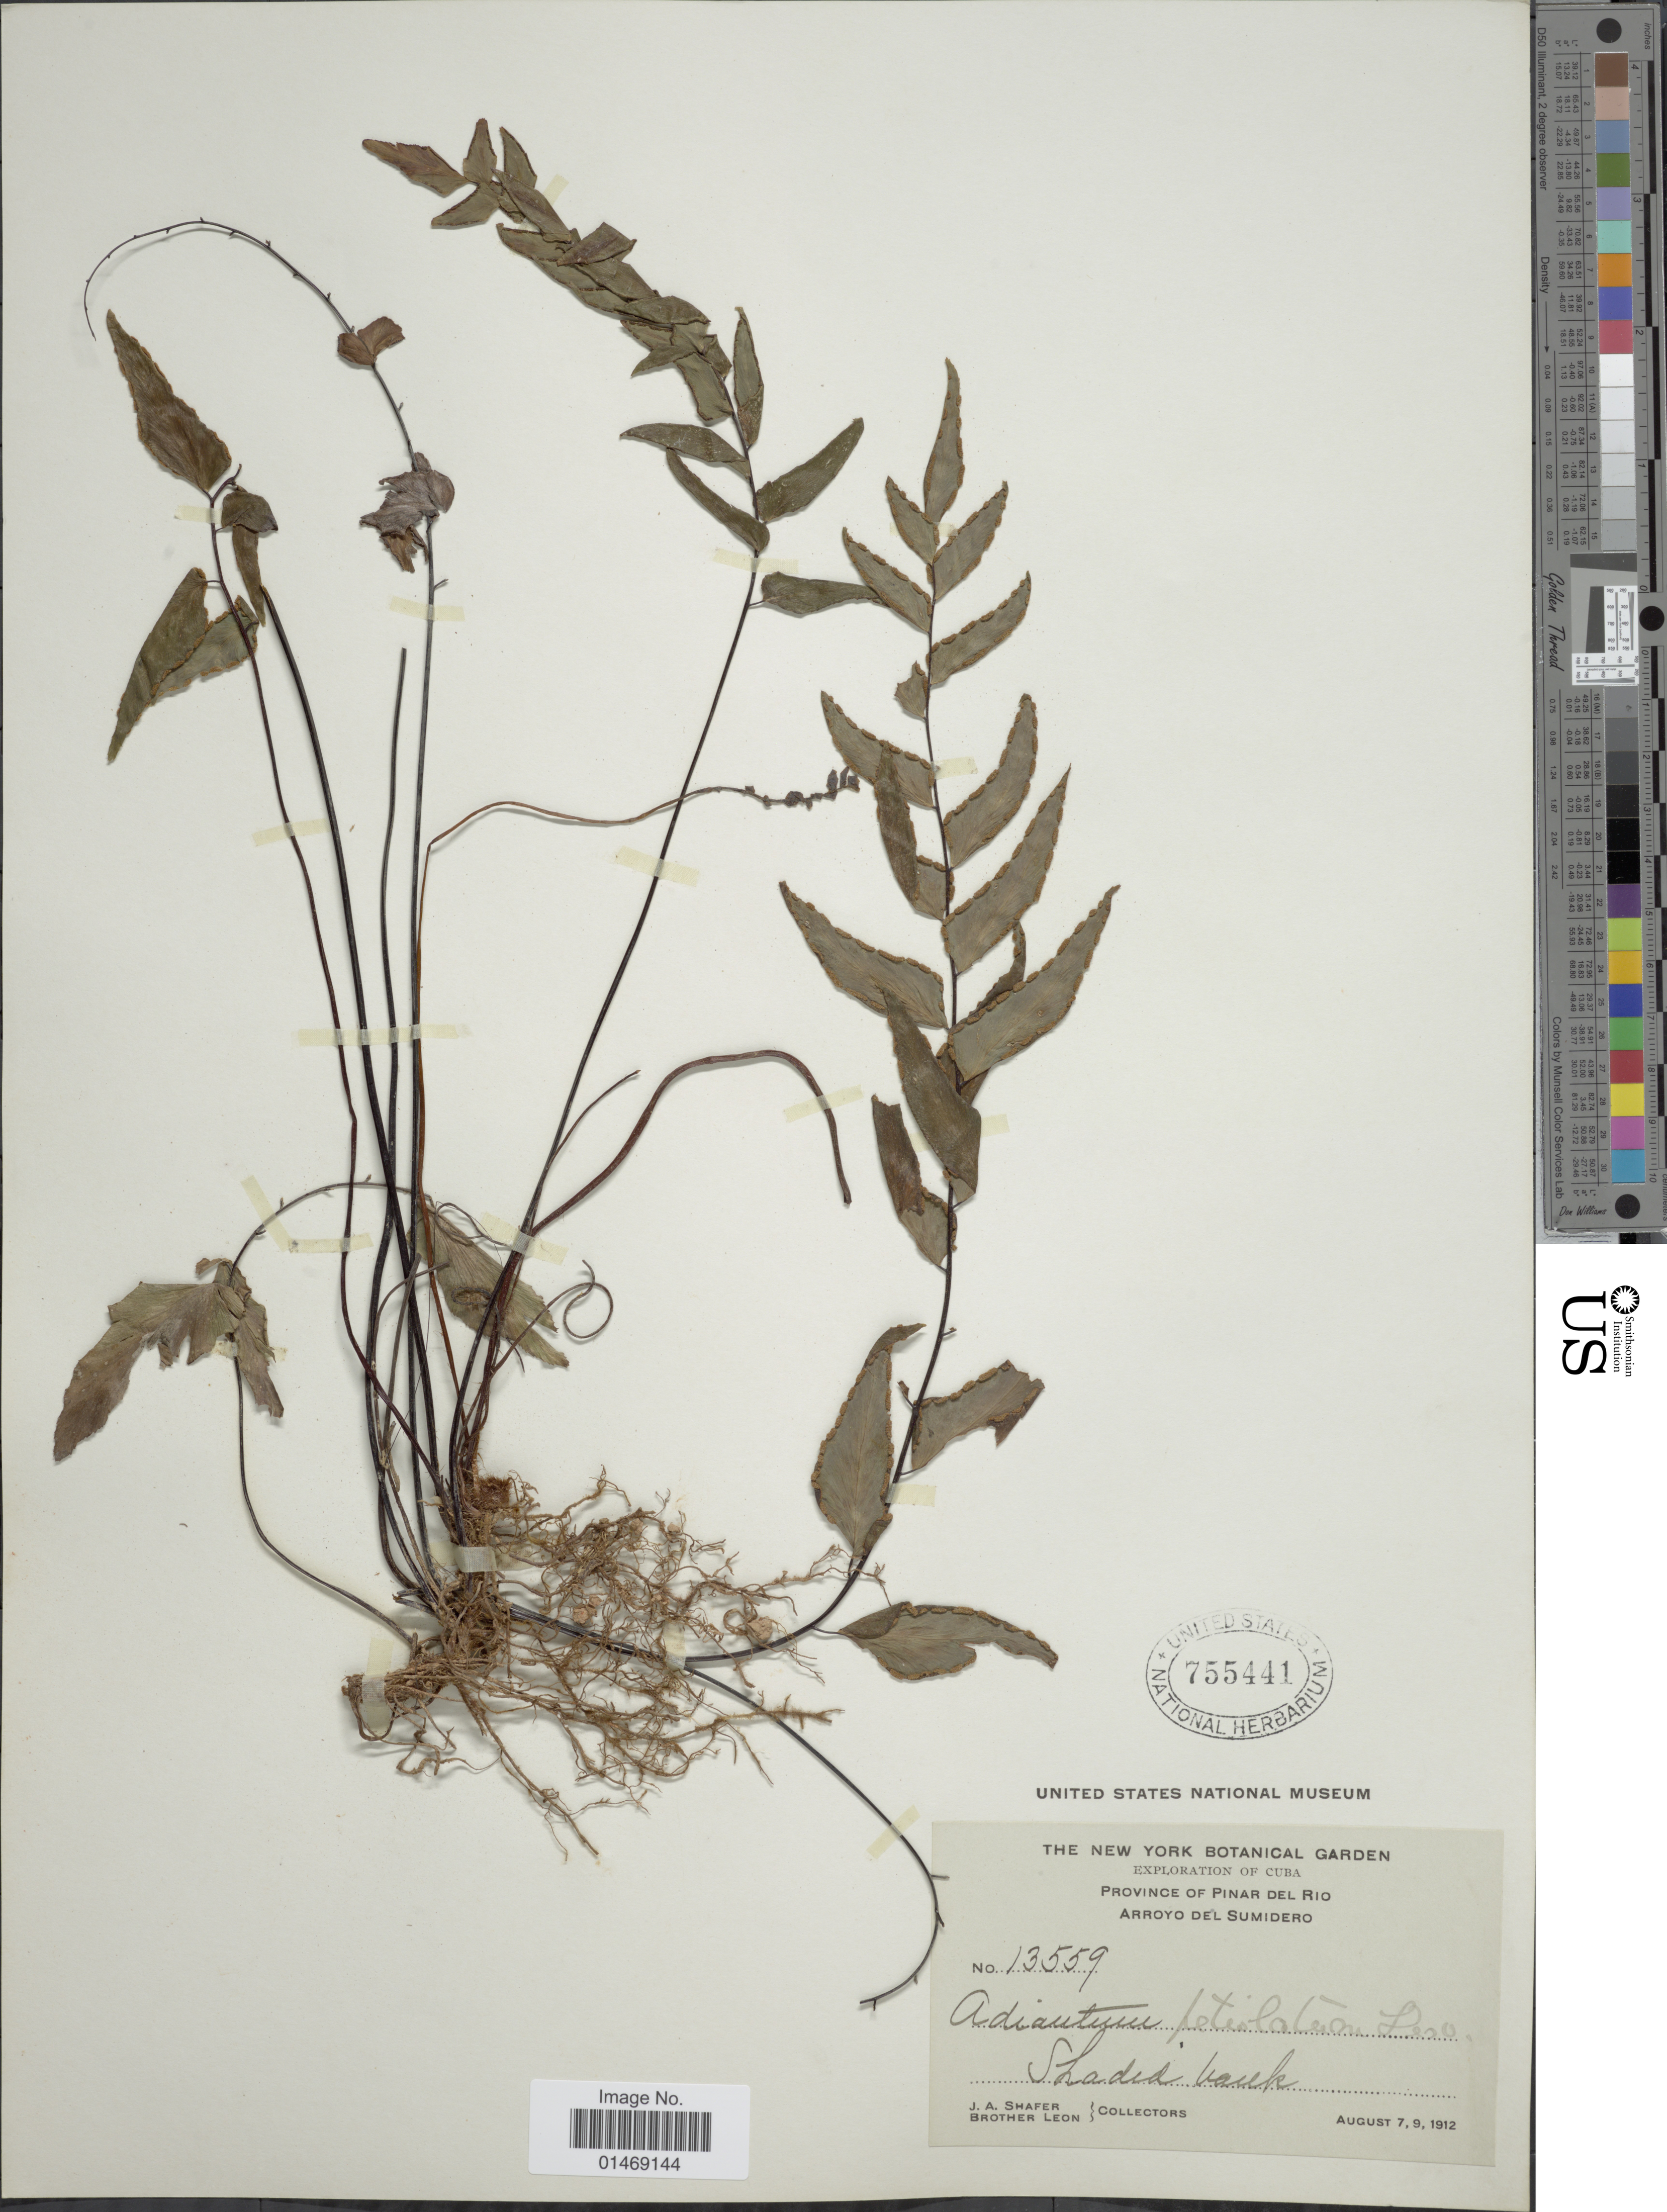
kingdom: Plantae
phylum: Tracheophyta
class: Polypodiopsida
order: Polypodiales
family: Pteridaceae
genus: Adiantum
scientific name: Adiantum petiolatum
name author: Desv.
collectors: J. A. Shafer & Bro. León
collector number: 13559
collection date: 1912-08-07/1912-08-09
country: Cuba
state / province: Pinar del Río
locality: Arroyo del Sumidero, Shaded bank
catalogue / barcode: US 755441